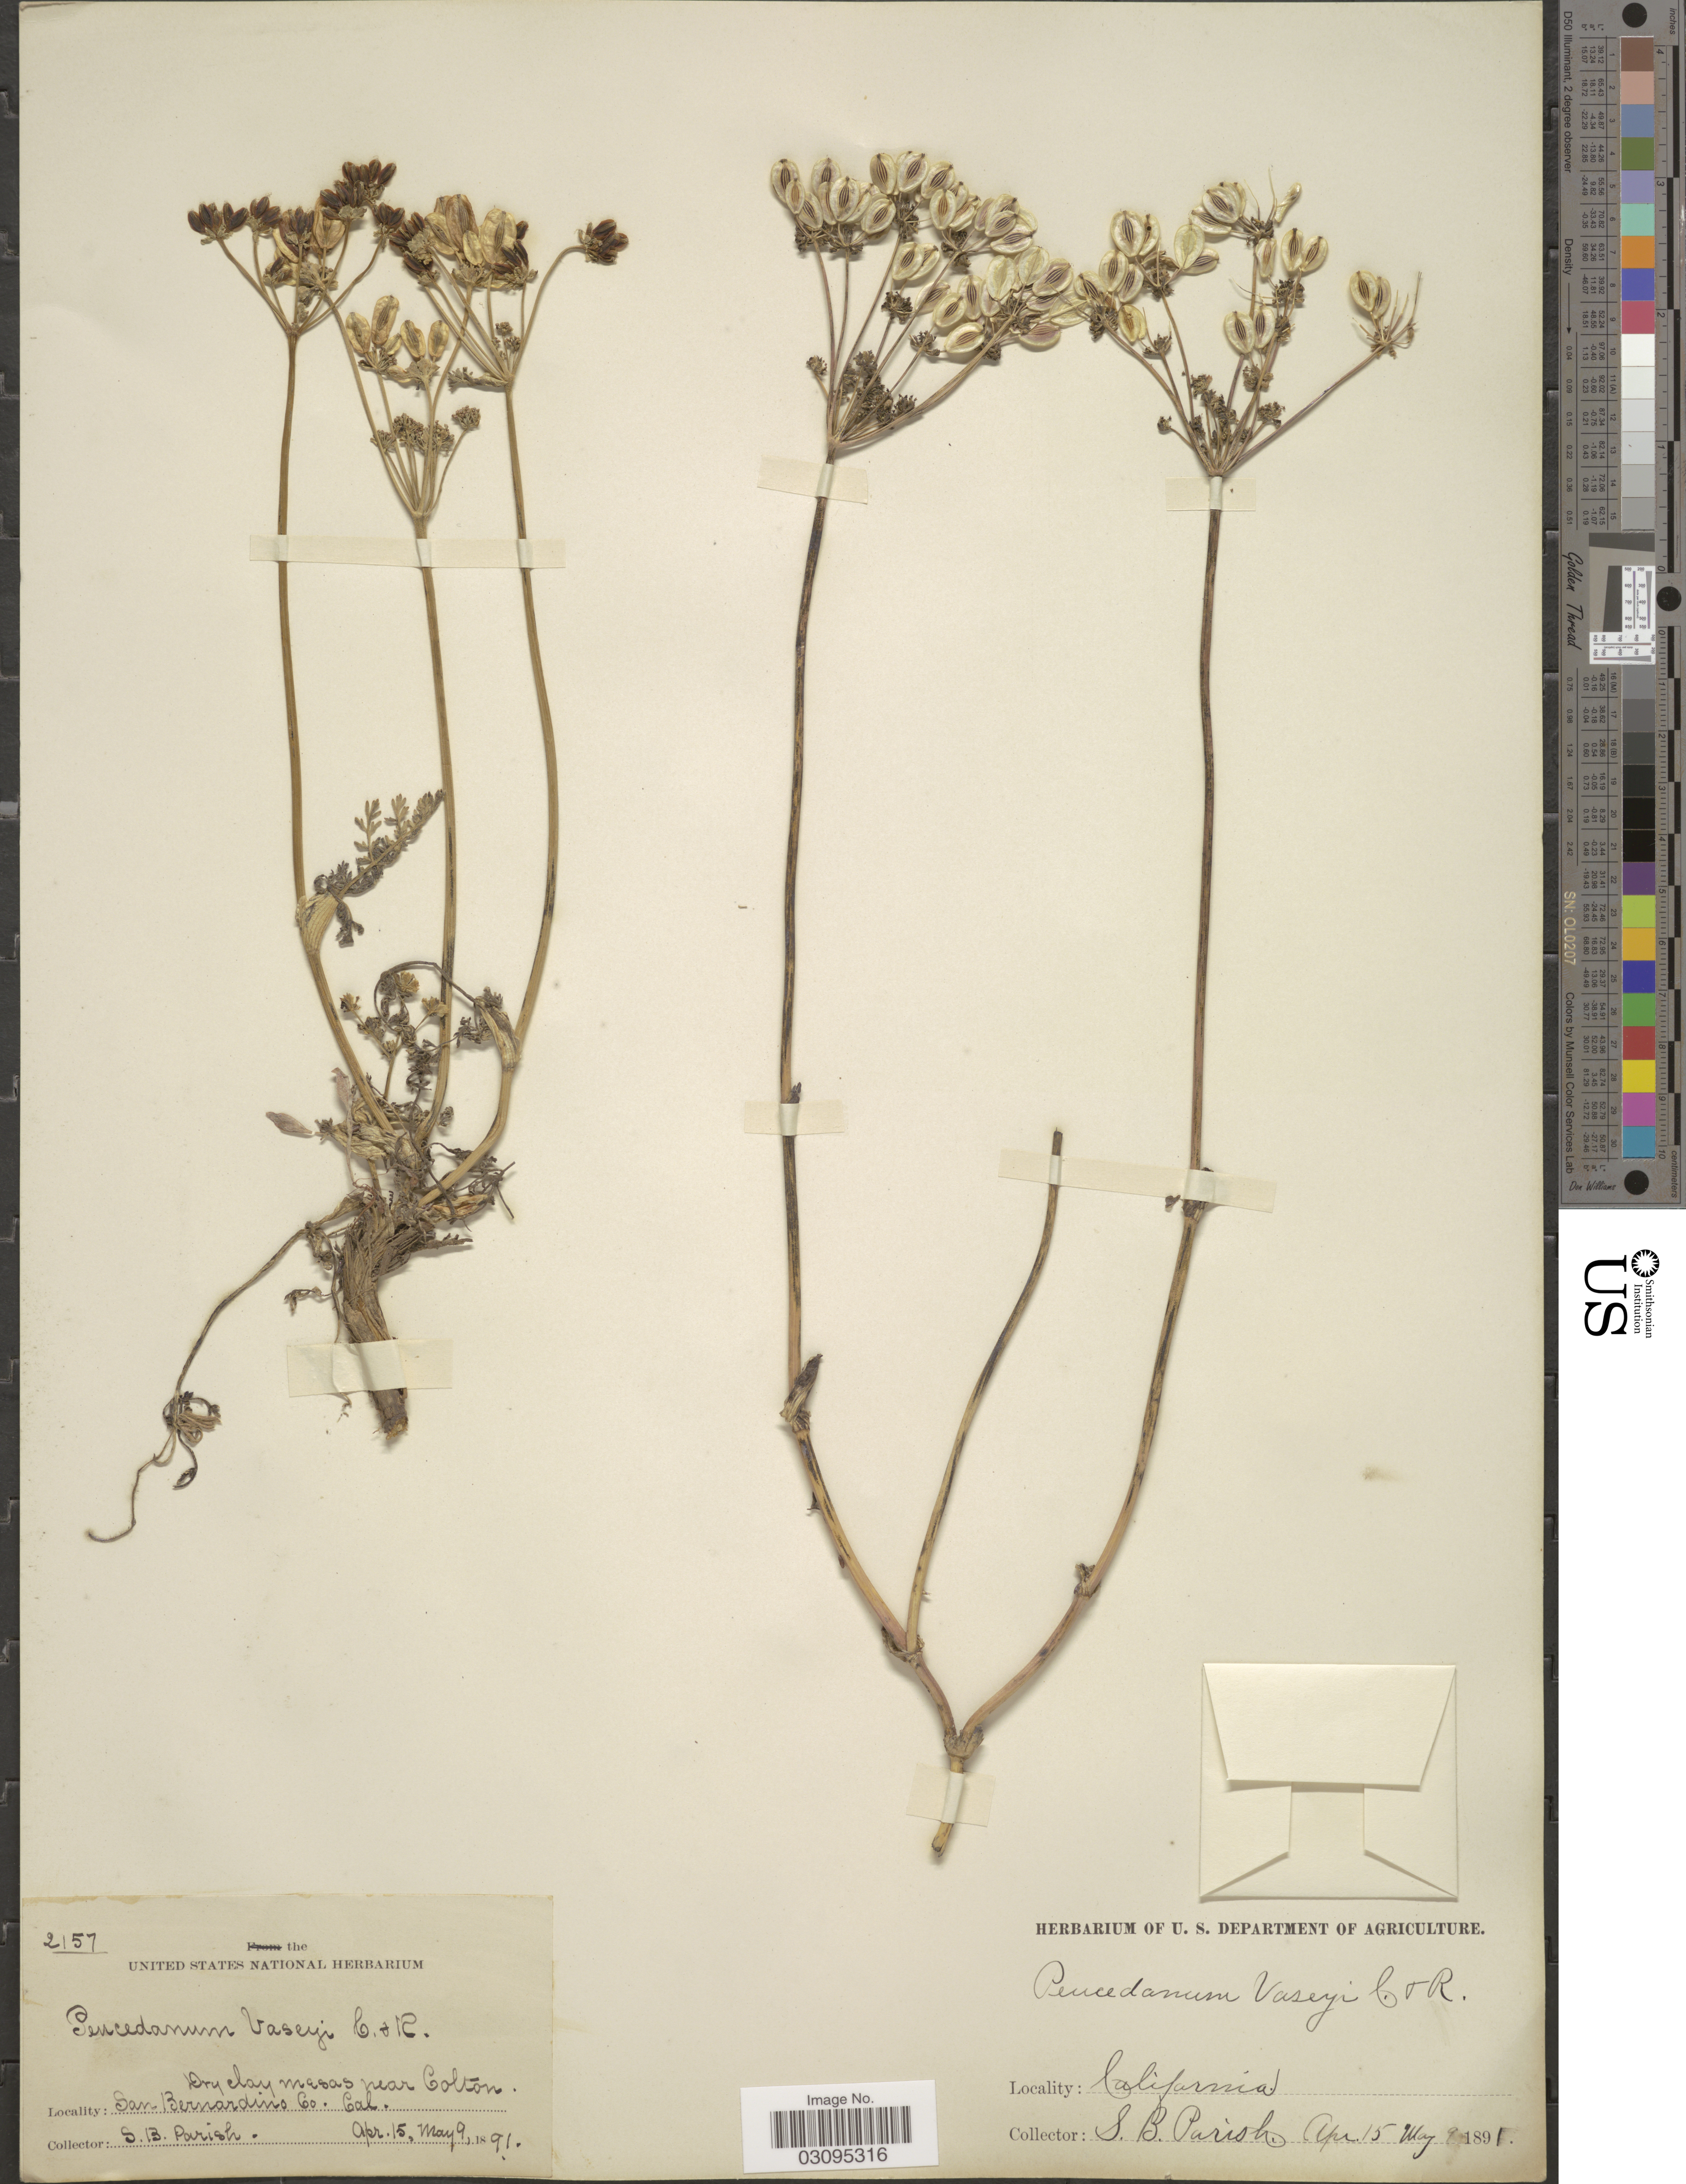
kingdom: Plantae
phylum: Tracheophyta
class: Magnoliopsida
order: Apiales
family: Apiaceae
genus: Lomatium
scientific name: Lomatium vaseyi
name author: (J.M. Coult. & Rose) J.M. Coult. & Rose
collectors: S. B. Parish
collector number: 2157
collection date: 1891-04-15/1891-05-09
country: United States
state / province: California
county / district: San Bernardino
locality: Dry clay mesas near Colton, San Bernardino Co.